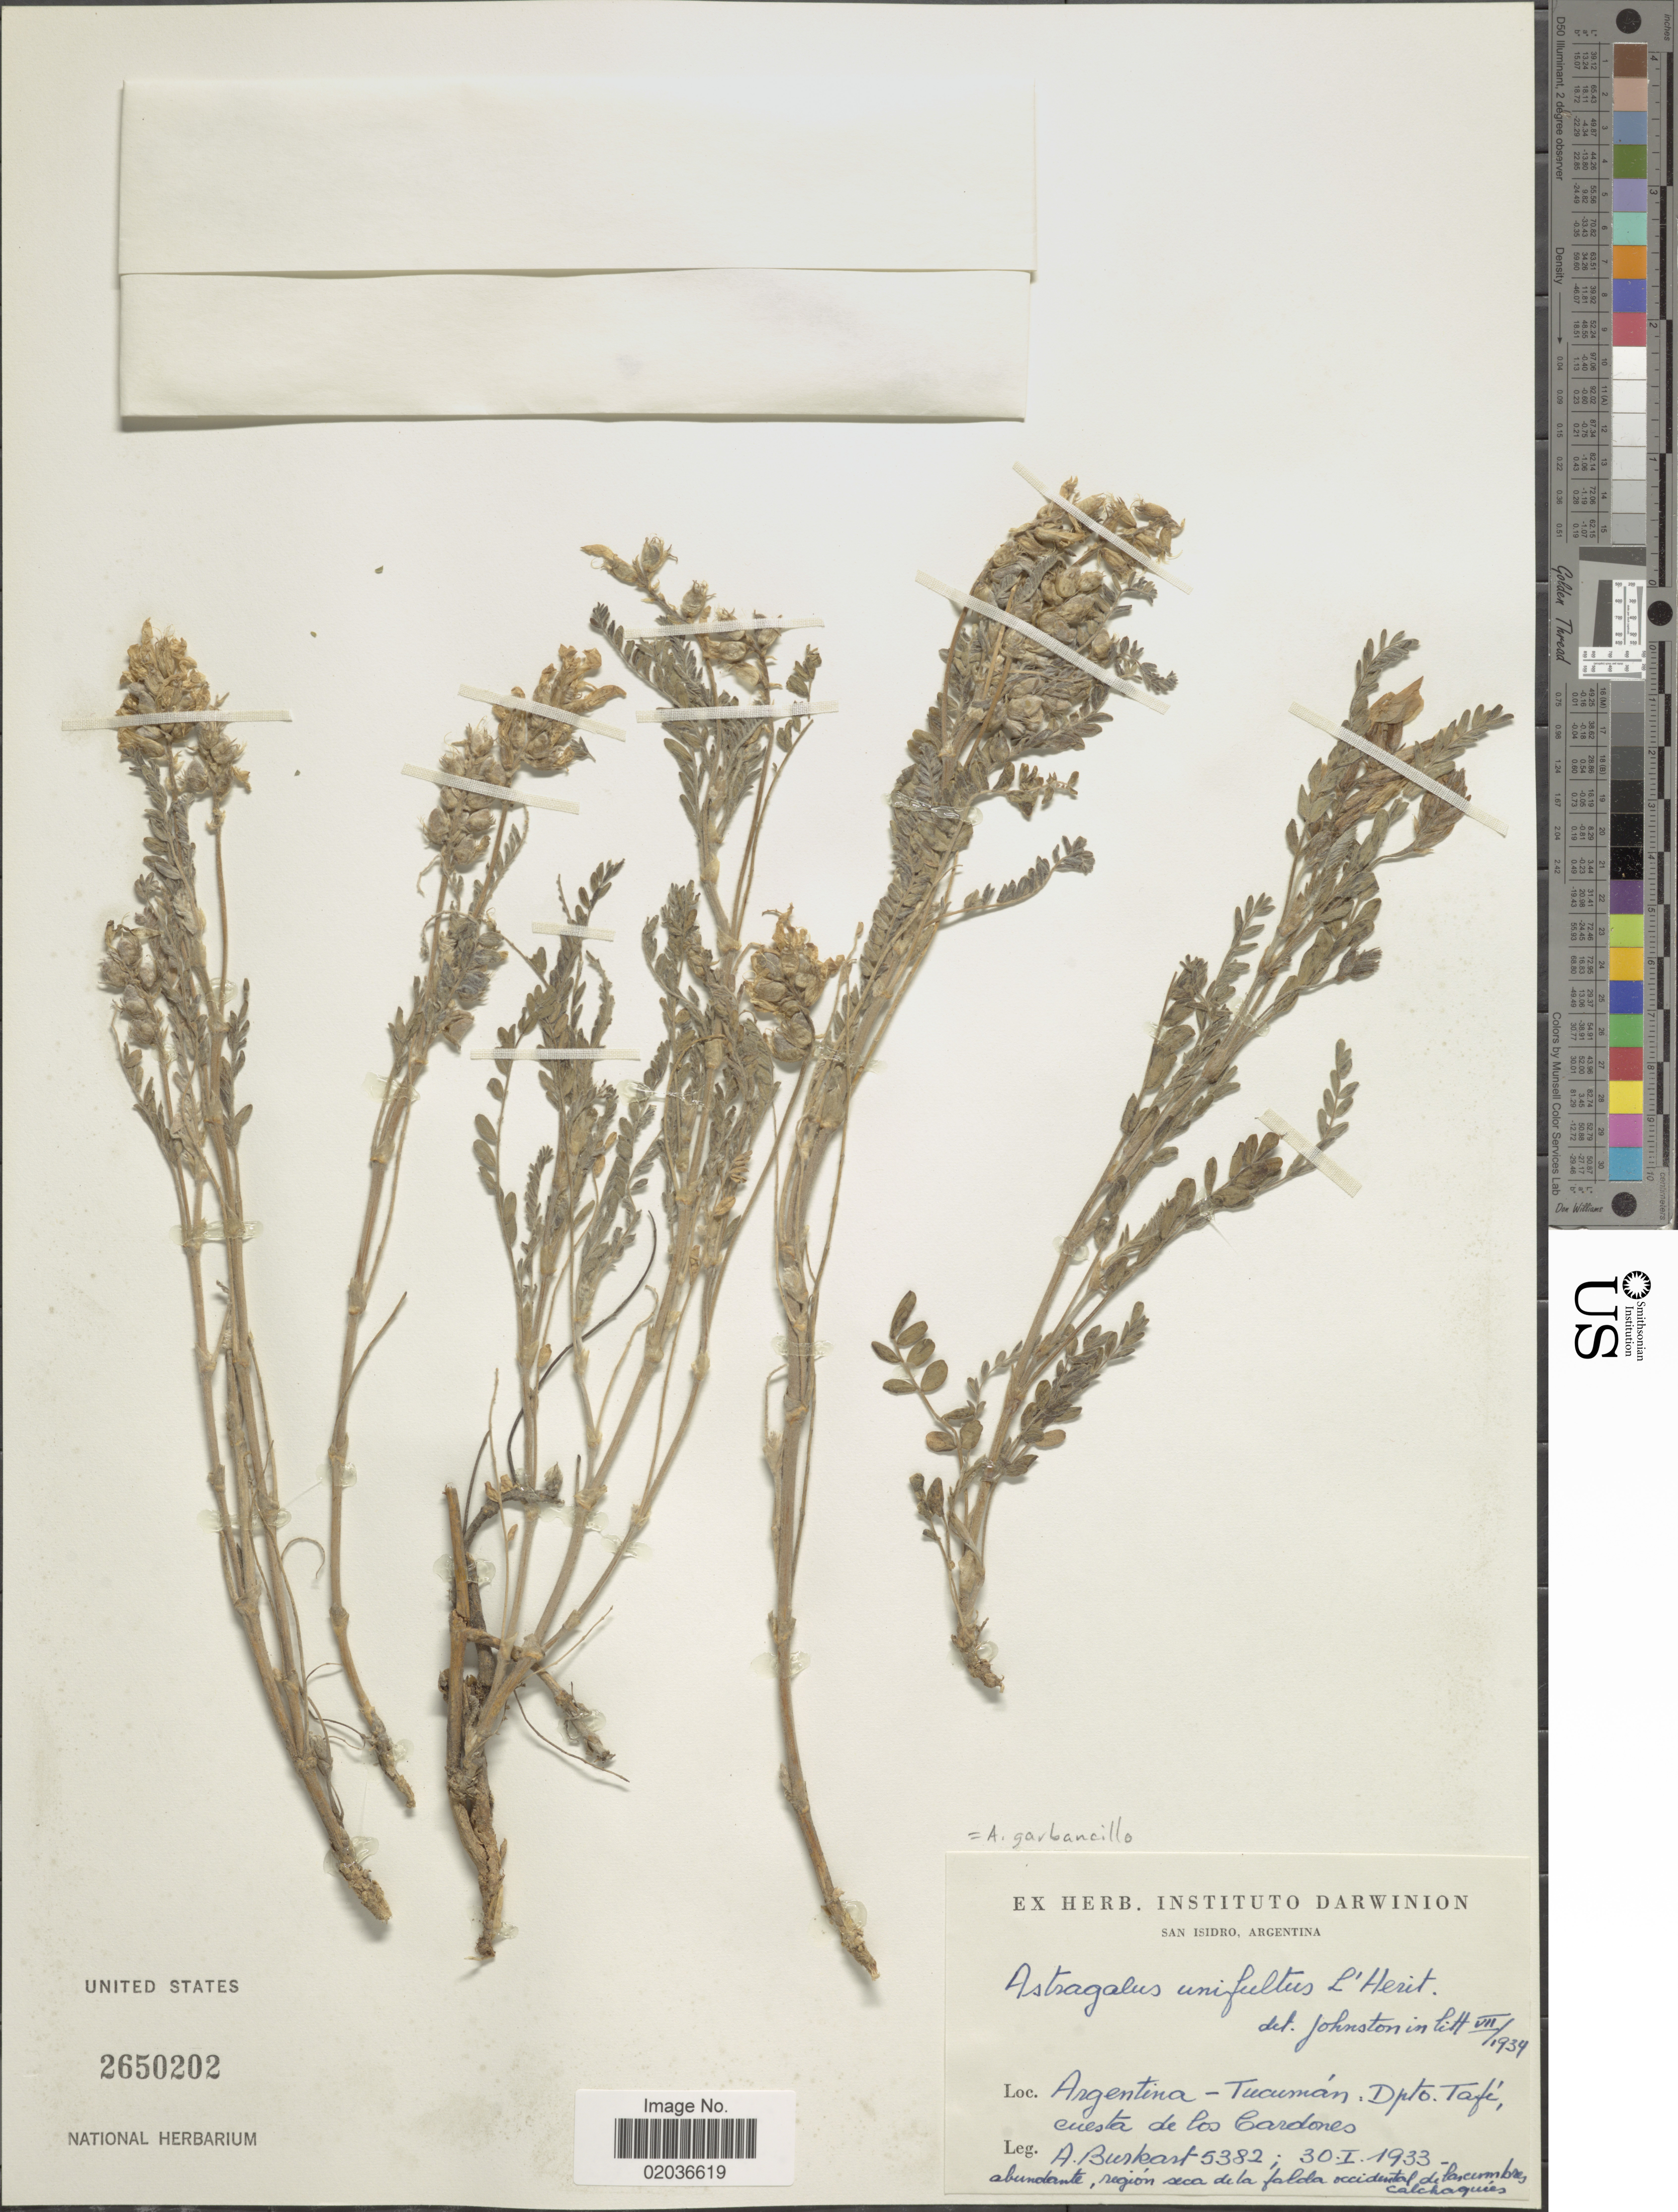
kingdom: Plantae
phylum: Tracheophyta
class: Magnoliopsida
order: Fabales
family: Fabaceae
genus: Astragalus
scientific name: Astragalus garbancillo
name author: Cav.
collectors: A. E. Burkart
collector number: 5382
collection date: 1933-01-30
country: Argentina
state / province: Tucuman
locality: Dpto. Tafí, cuesta de los Cardones. Abundante, región seca de la falda occidental de las cumbres calchaqués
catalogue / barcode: US 2650202